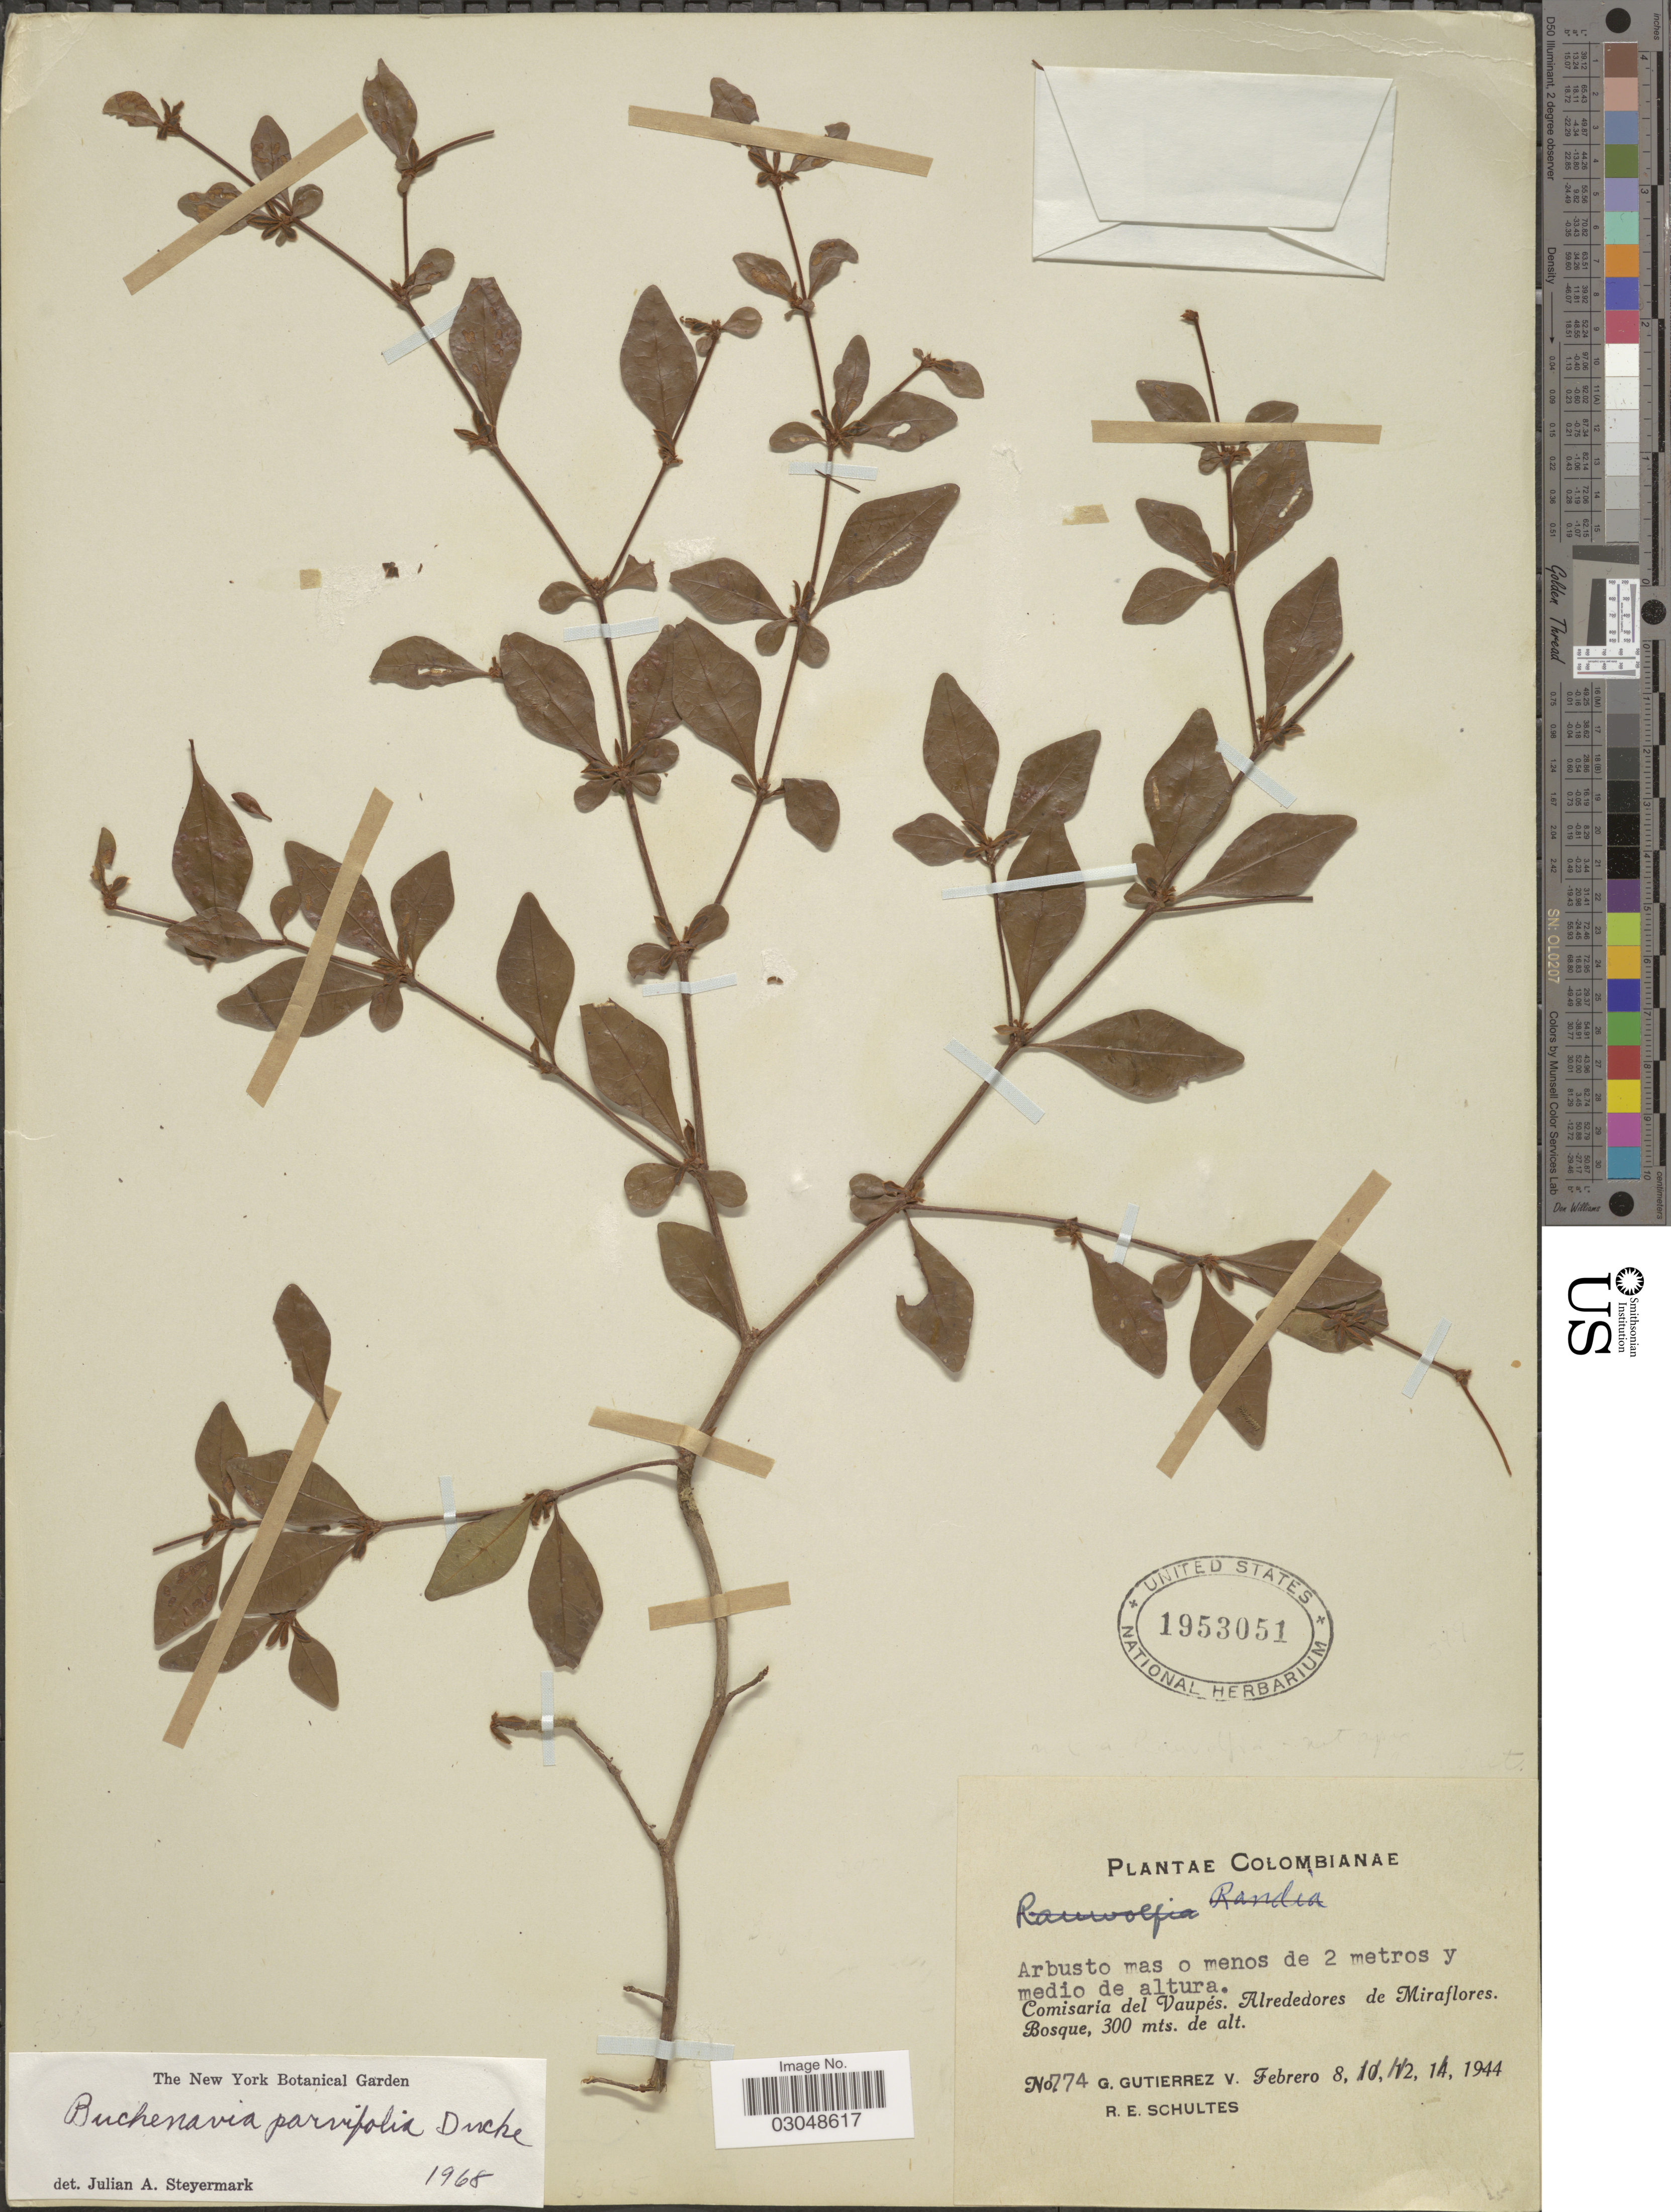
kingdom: Plantae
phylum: Tracheophyta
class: Magnoliopsida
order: Myrtales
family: Combretaceae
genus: Terminalia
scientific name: Terminalia parvifolia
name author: (Ducke) Gere & Boatwr.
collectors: G. Gutiérrez V. & R. E. Schultes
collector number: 774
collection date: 1944-02-08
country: Colombia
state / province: Vaupés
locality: Comisaria del Vaupés. Alrededores de Miraflores.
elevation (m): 300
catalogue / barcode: US 1953051